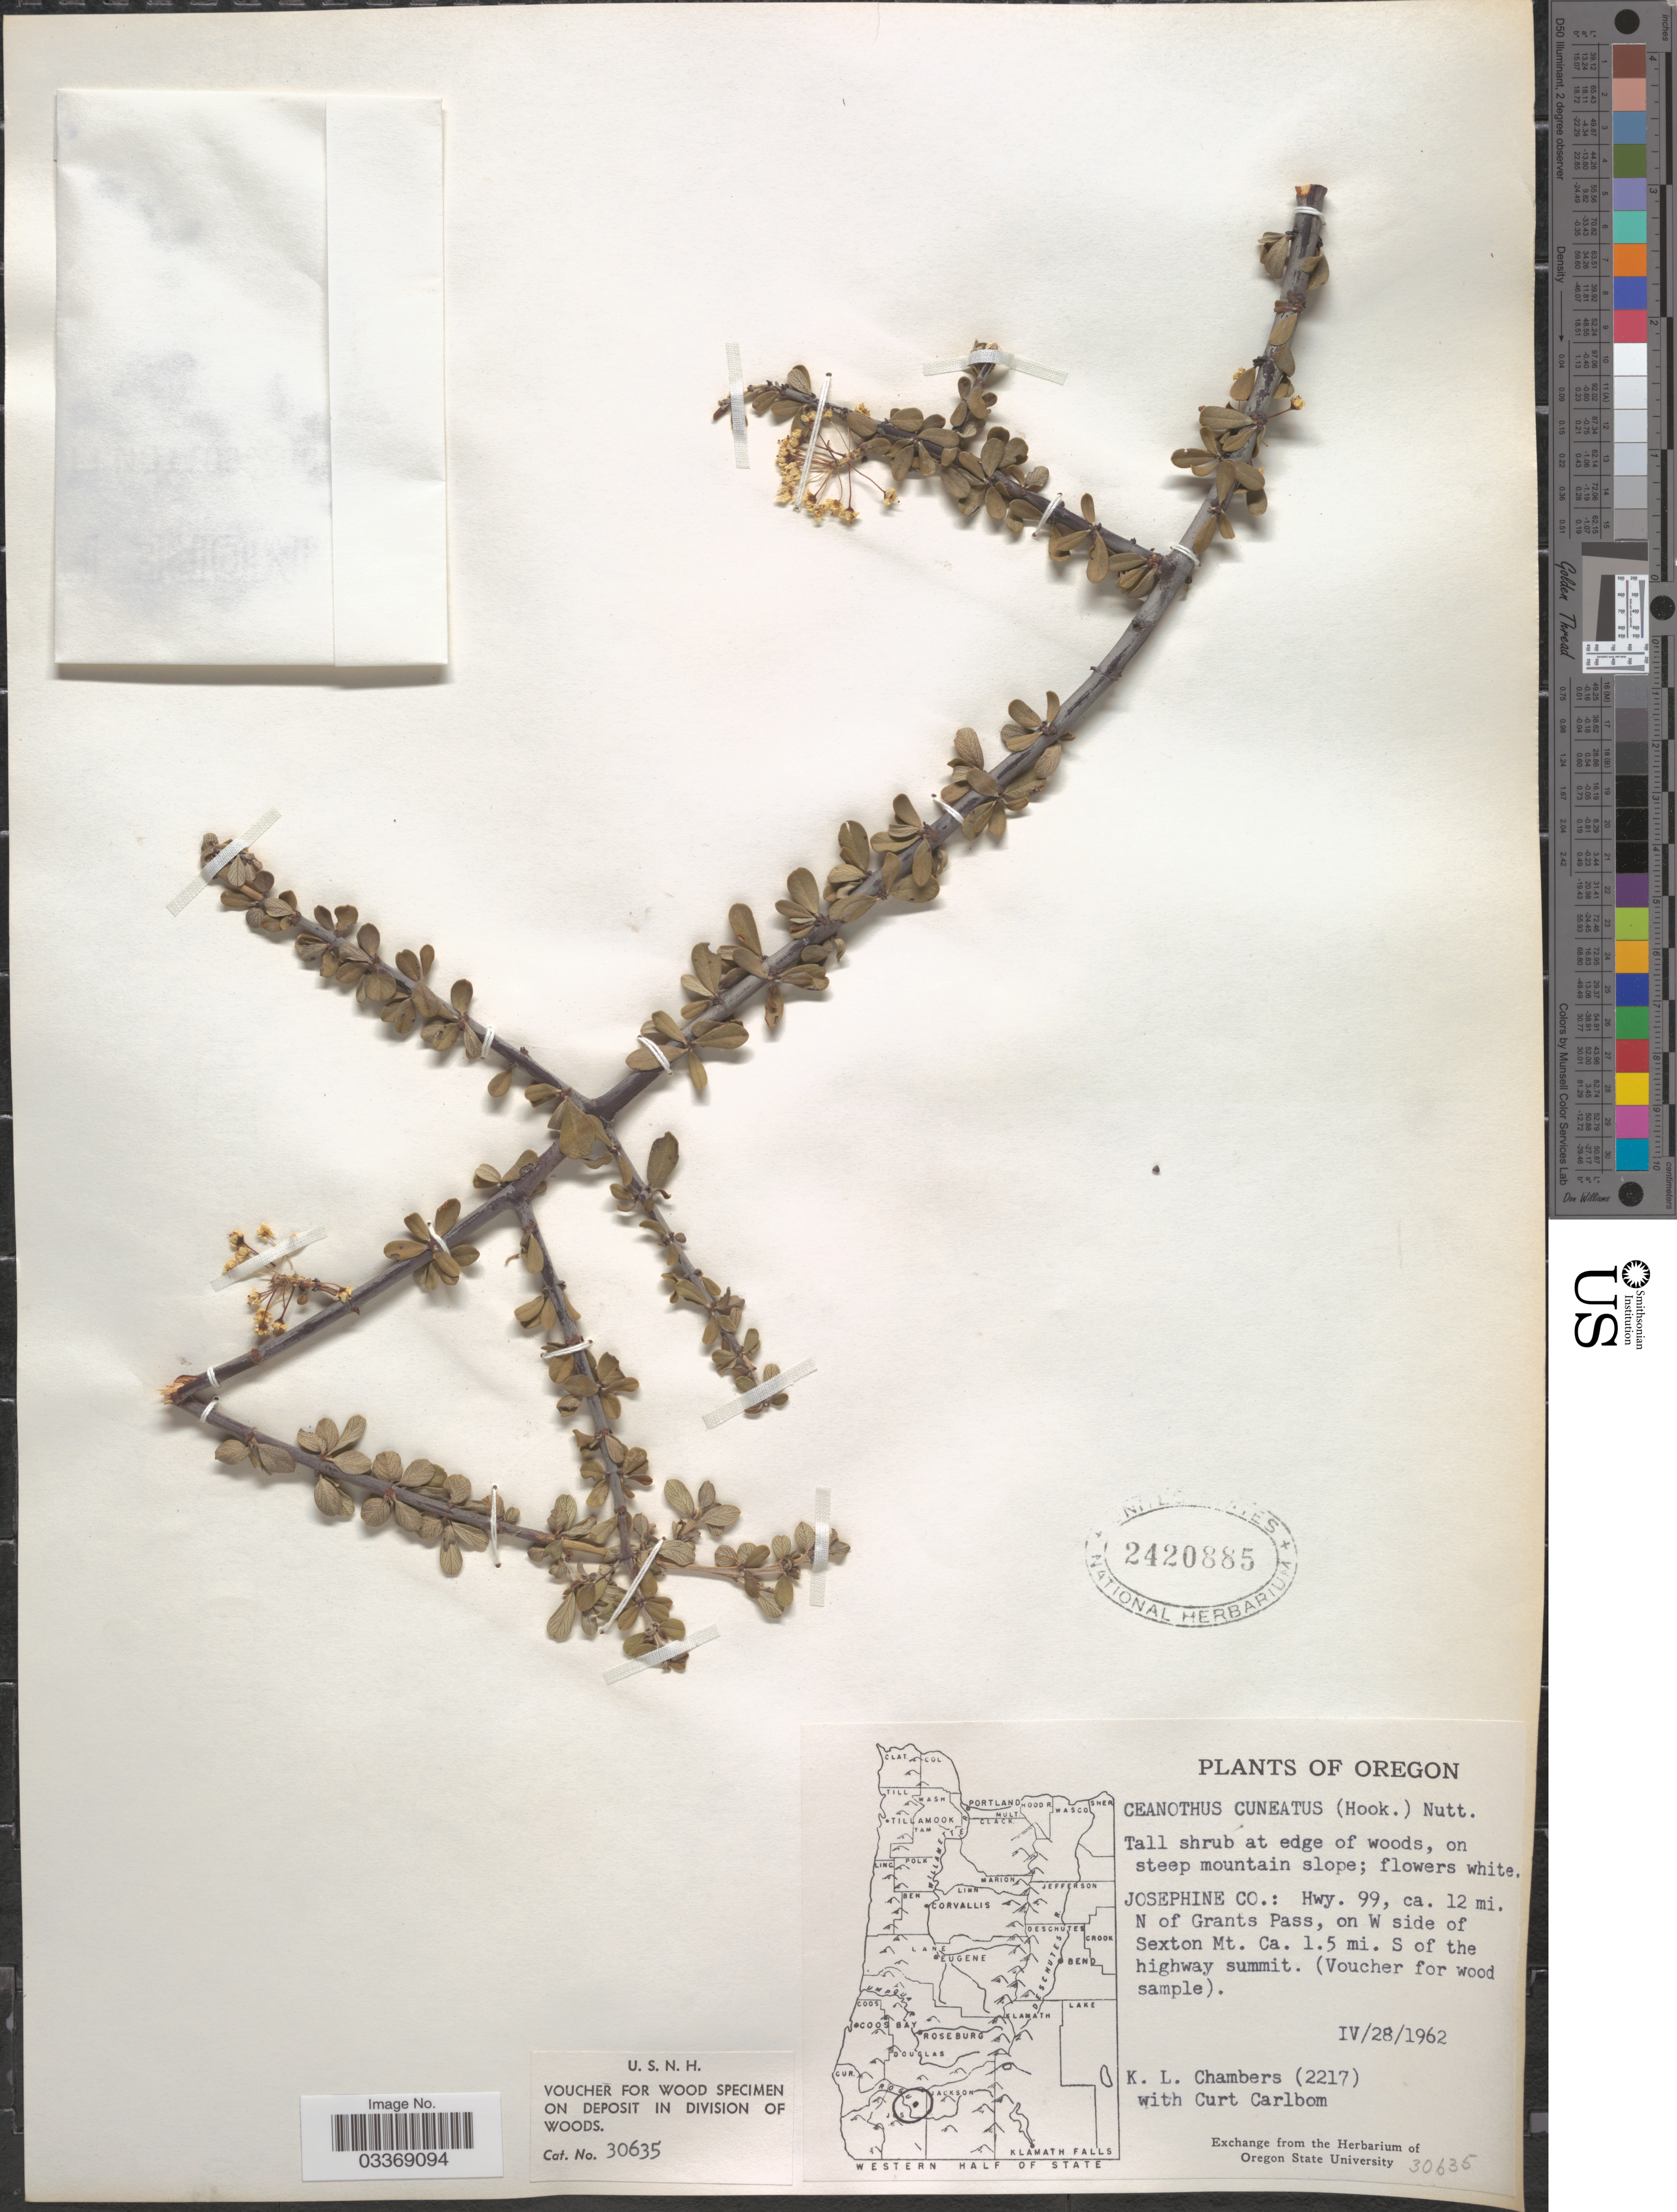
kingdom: Plantae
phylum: Tracheophyta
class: Magnoliopsida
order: Rosales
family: Rhamnaceae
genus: Ceanothus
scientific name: Ceanothus cuneatus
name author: (Hook.) Nutt.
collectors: K. Chambers & C. Carlbom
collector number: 2217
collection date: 1962-06-28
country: United States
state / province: Oregon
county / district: Josephine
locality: Josephine Co.: Hwy. 99, ca. 12 mi. N of Grants Pass, on W side of Sexton Mt. Ca. 1.5 mi. S of the highway summit.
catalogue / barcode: US 2420885